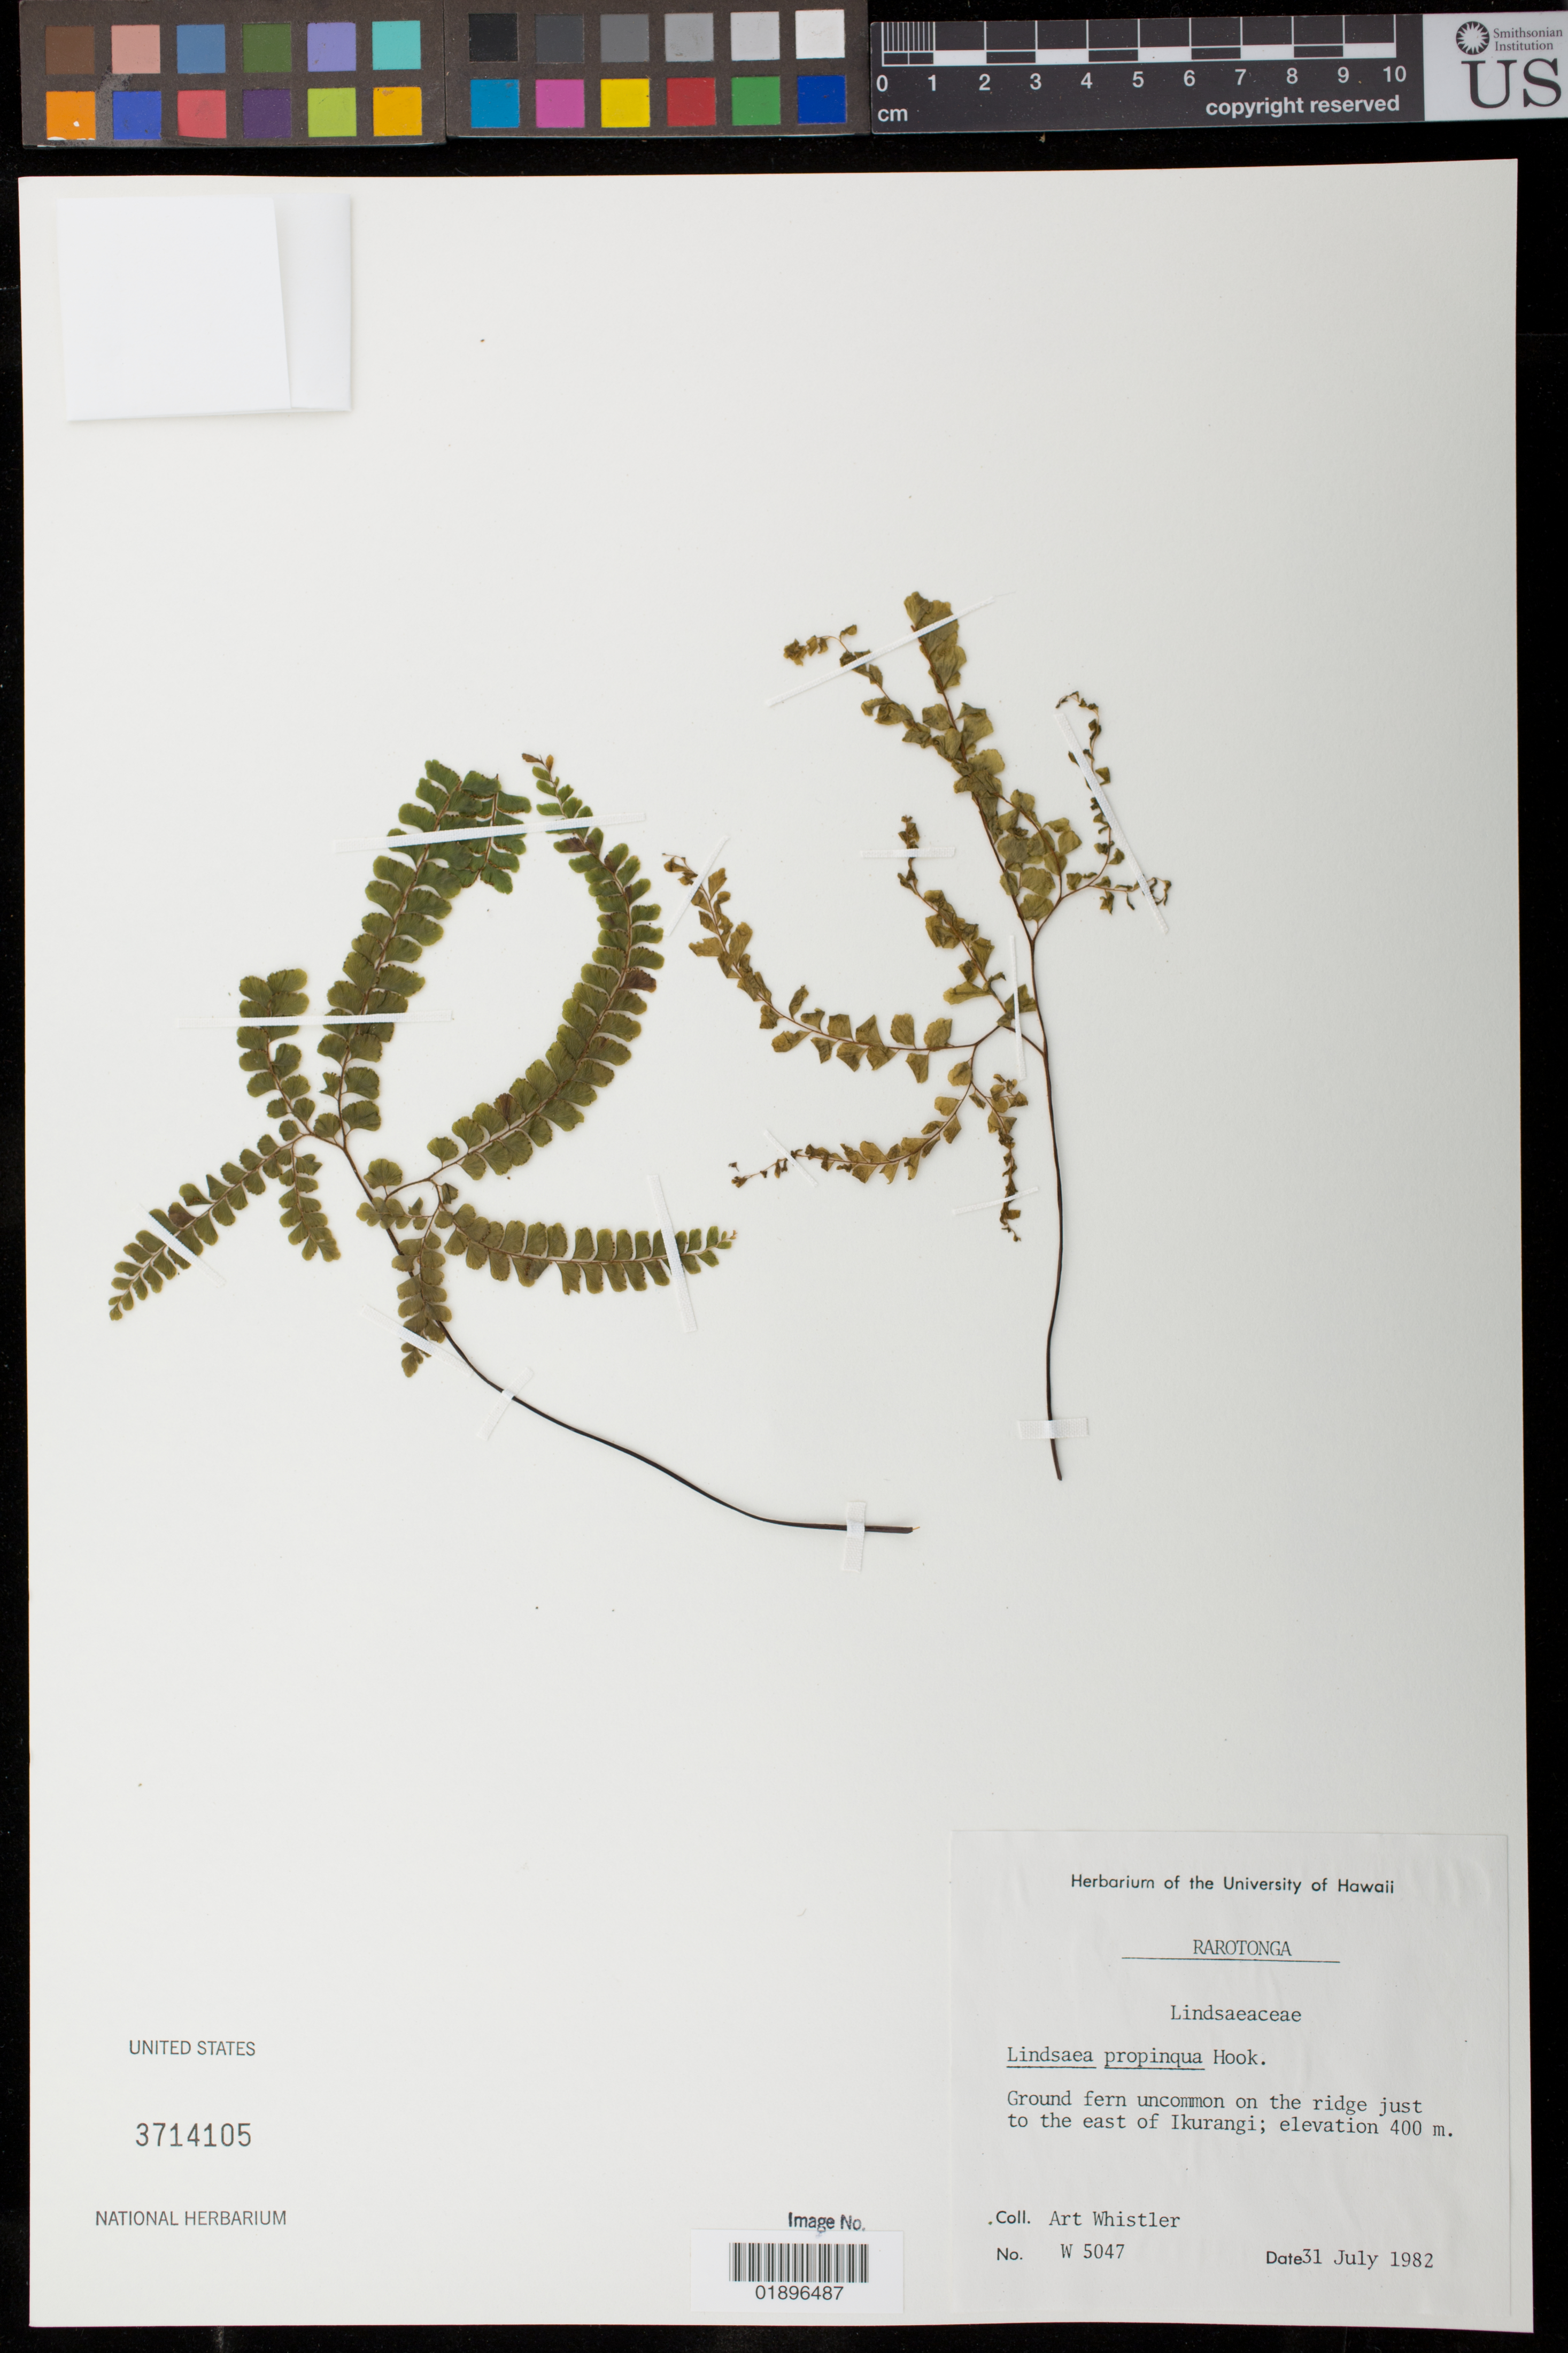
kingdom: Plantae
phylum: Tracheophyta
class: Polypodiopsida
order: Polypodiales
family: Lindsaeaceae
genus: Lindsaea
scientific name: Lindsaea propinqua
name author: Hook.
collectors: A. Whistler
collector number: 5047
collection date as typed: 31 Jul 1982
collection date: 1982-07-31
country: Cook Islands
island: Rarotonga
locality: On the ridge just to the east of Ikurangi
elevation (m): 400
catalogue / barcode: US 3714105